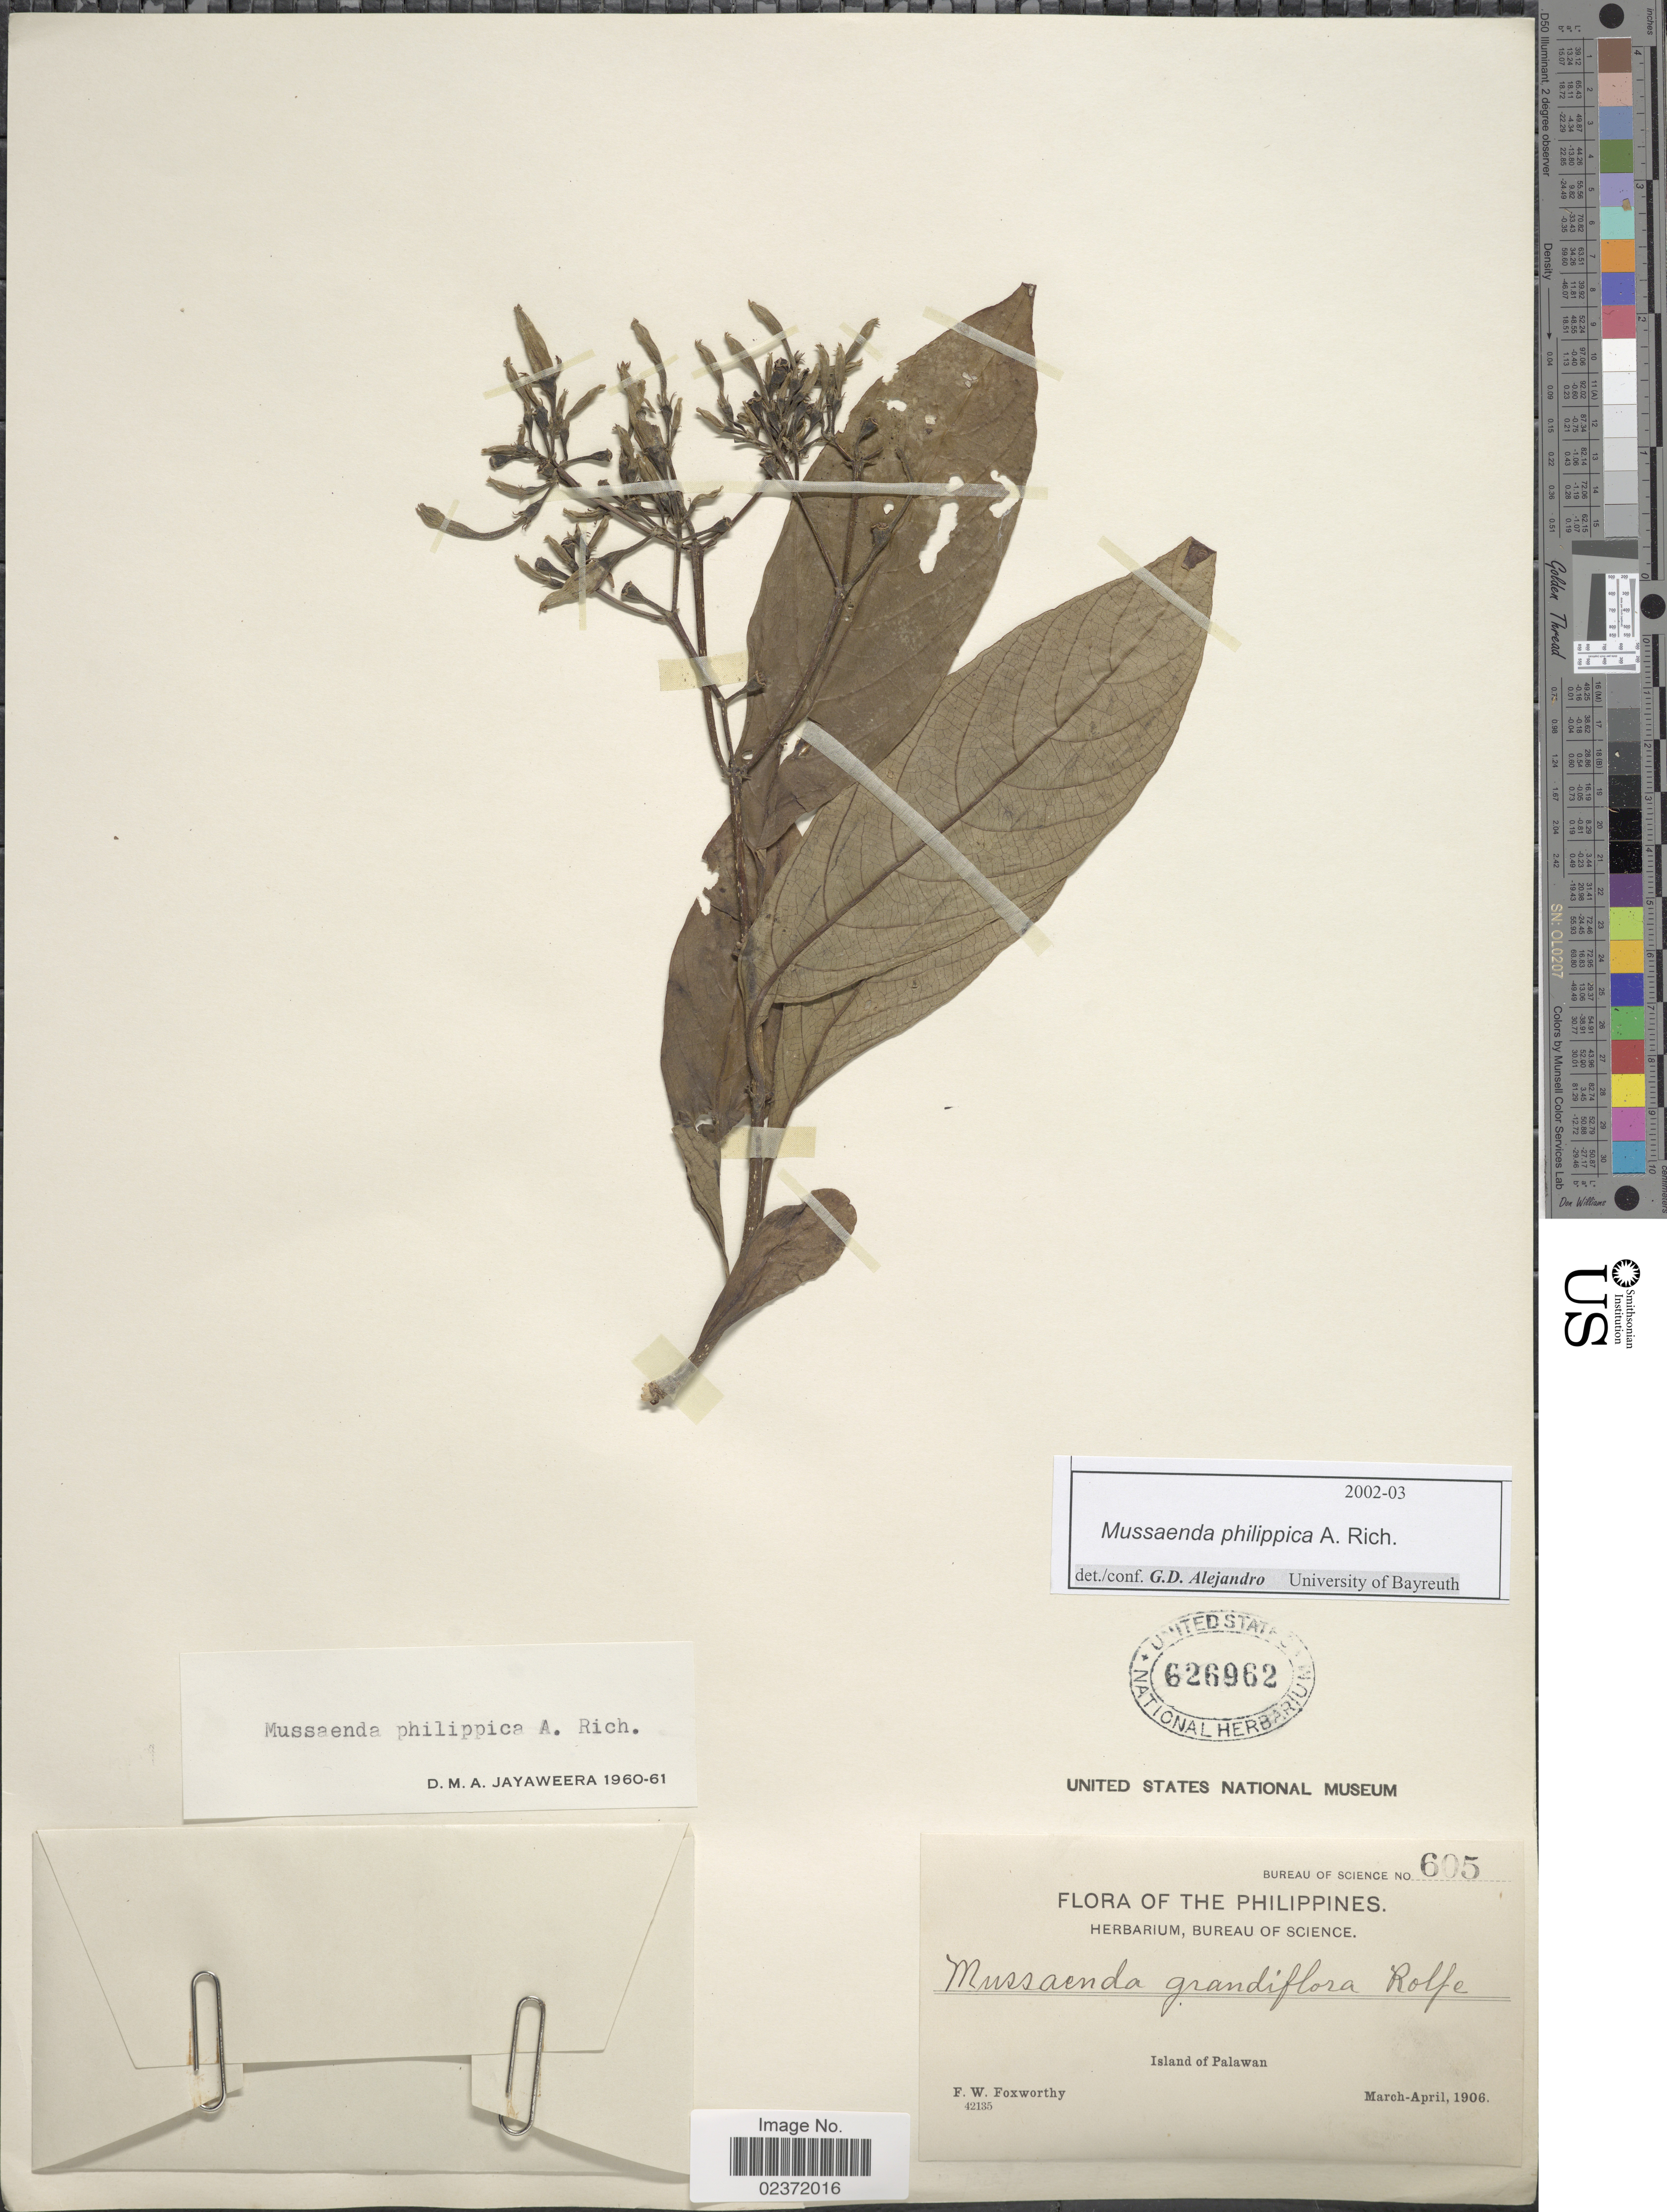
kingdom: Plantae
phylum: Tracheophyta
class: Magnoliopsida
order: Gentianales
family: Rubiaceae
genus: Mussaenda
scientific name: Mussaenda philippica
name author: A. Rich.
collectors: F. W. Foxworthy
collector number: Bureau of Science 605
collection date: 1906-03/1906-04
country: Philippines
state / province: Mimaropa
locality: Island of Palawan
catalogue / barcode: US 626962